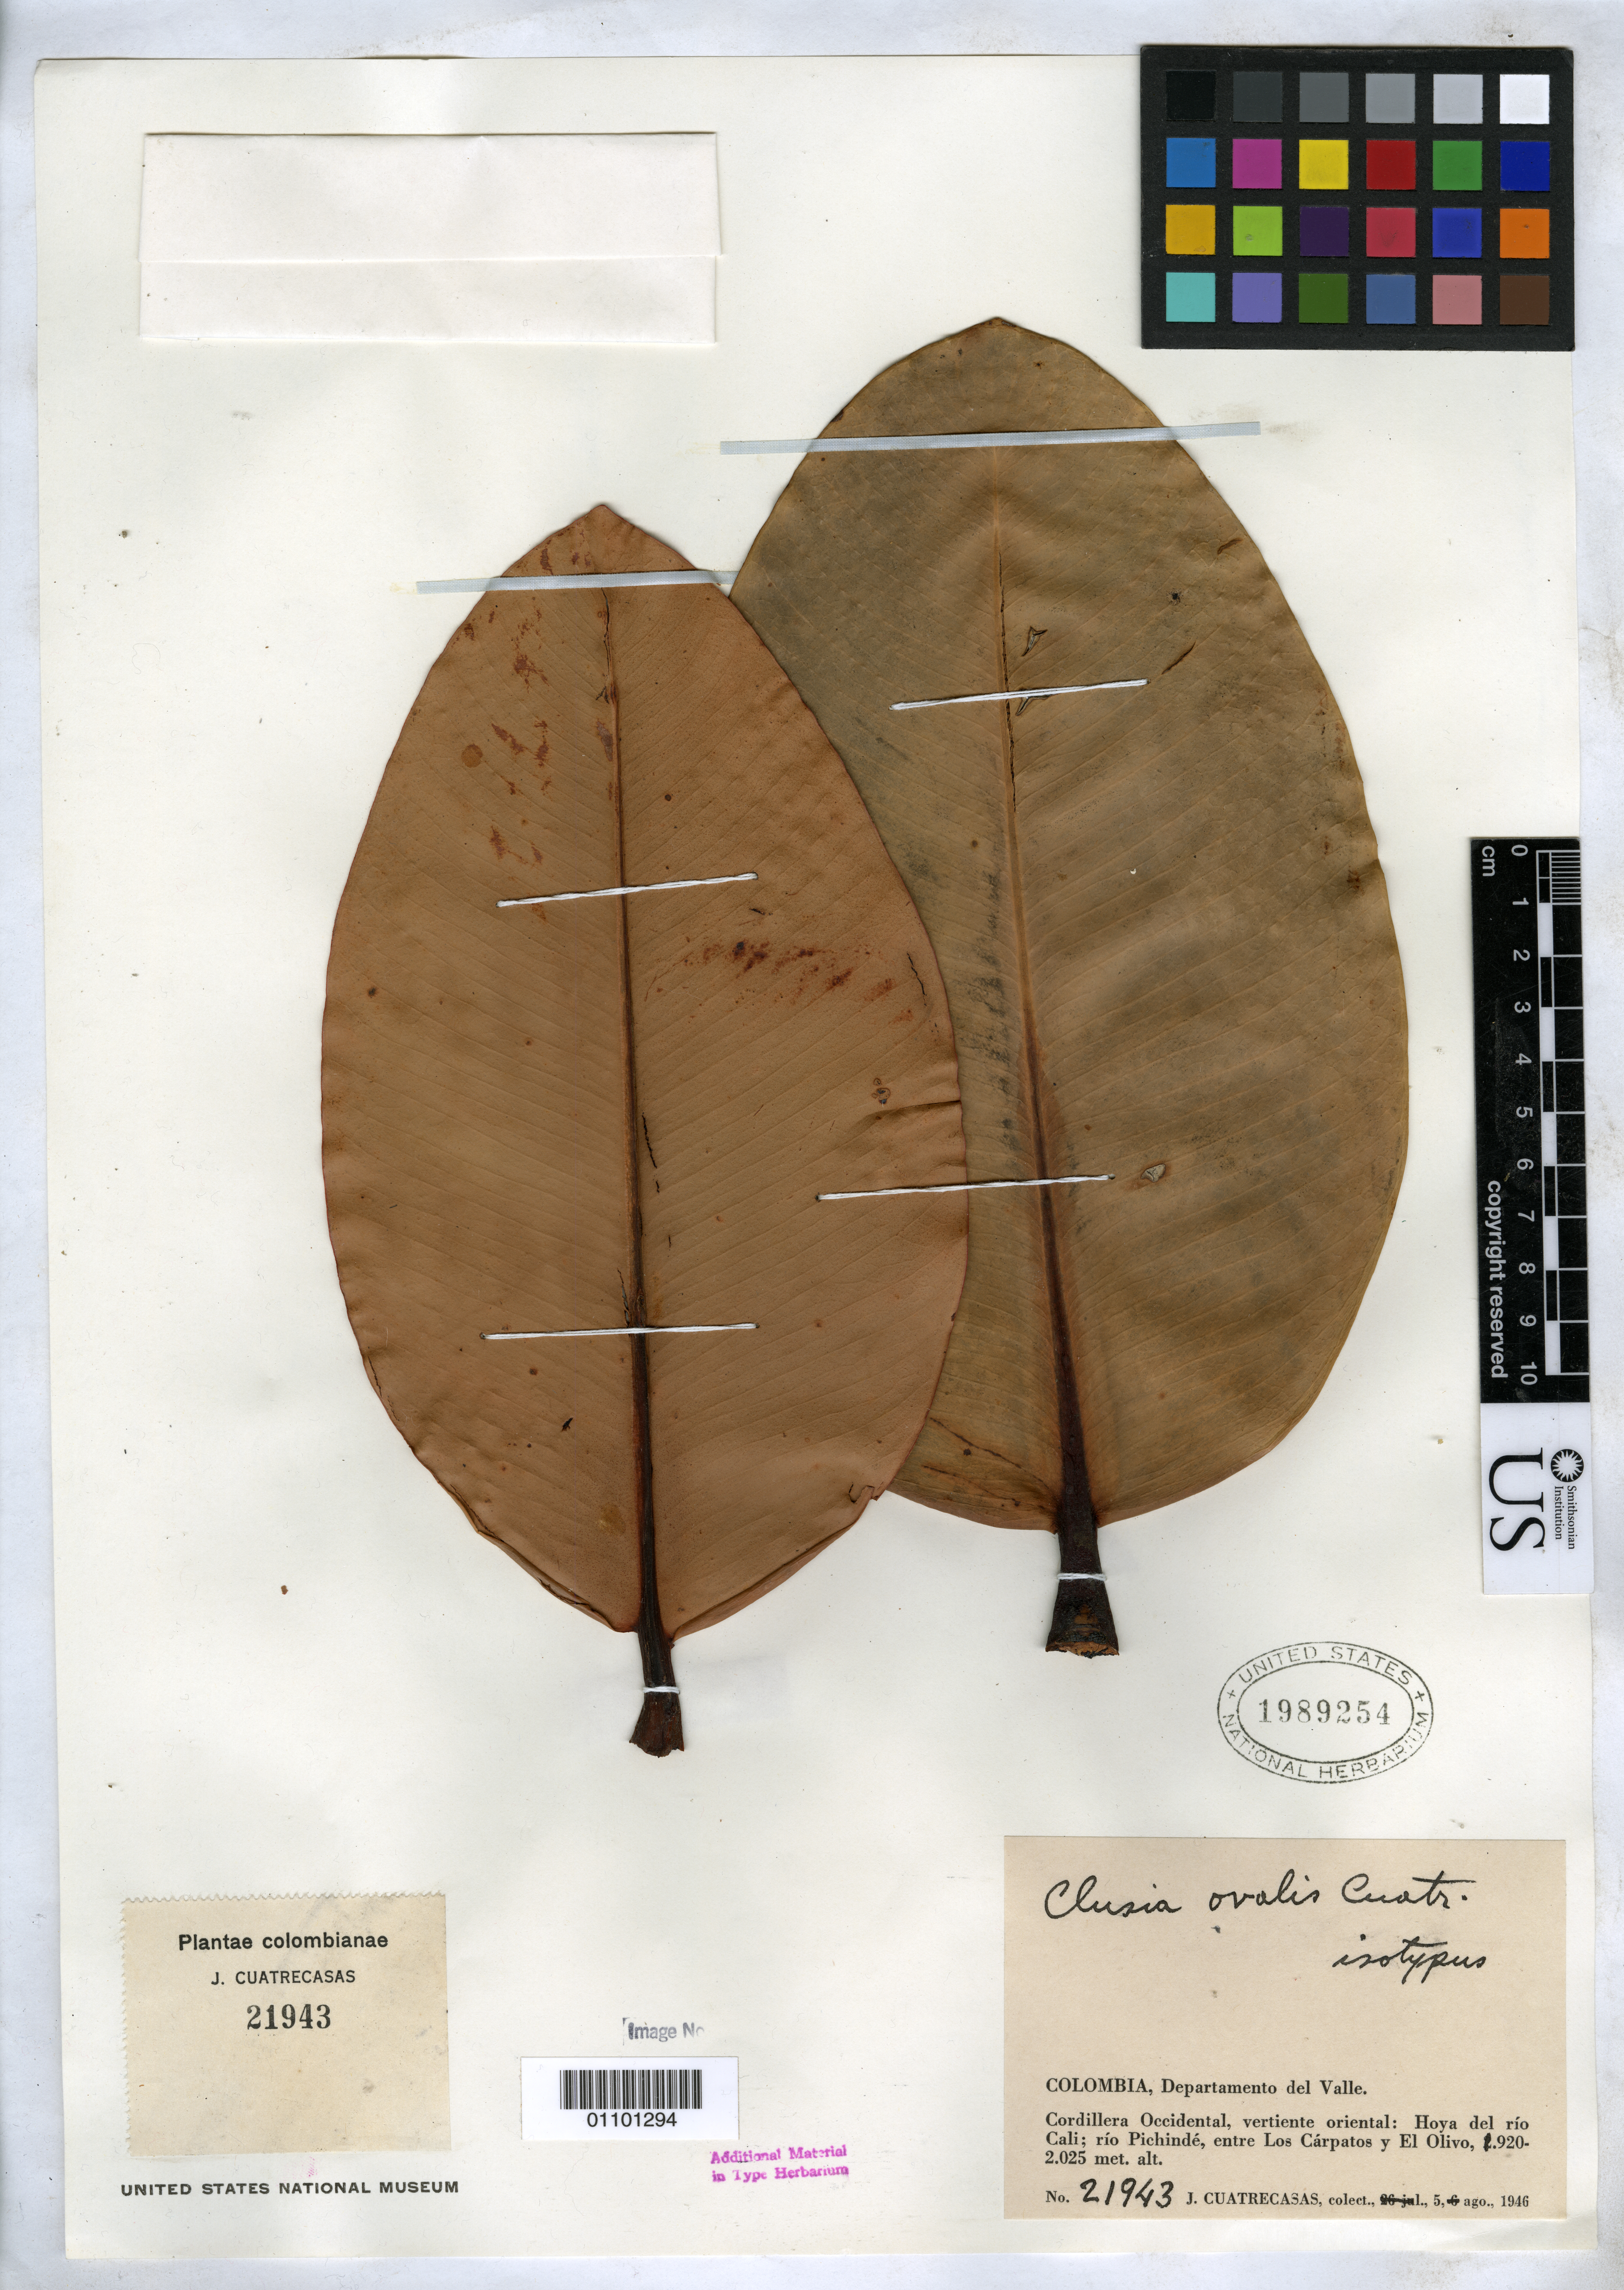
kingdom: Plantae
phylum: Tracheophyta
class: Magnoliopsida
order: Malpighiales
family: Clusiaceae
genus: Clusia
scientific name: Clusia ovalis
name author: Cuatrec.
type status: Isotype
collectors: J. Cuatrecasas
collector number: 21943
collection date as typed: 05 Aug 1946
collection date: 1946-08-05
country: Colombia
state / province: Valle del Cauca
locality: Cordillera Occidental, between Los Carpatos and El Olivo.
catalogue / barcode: US 1989254